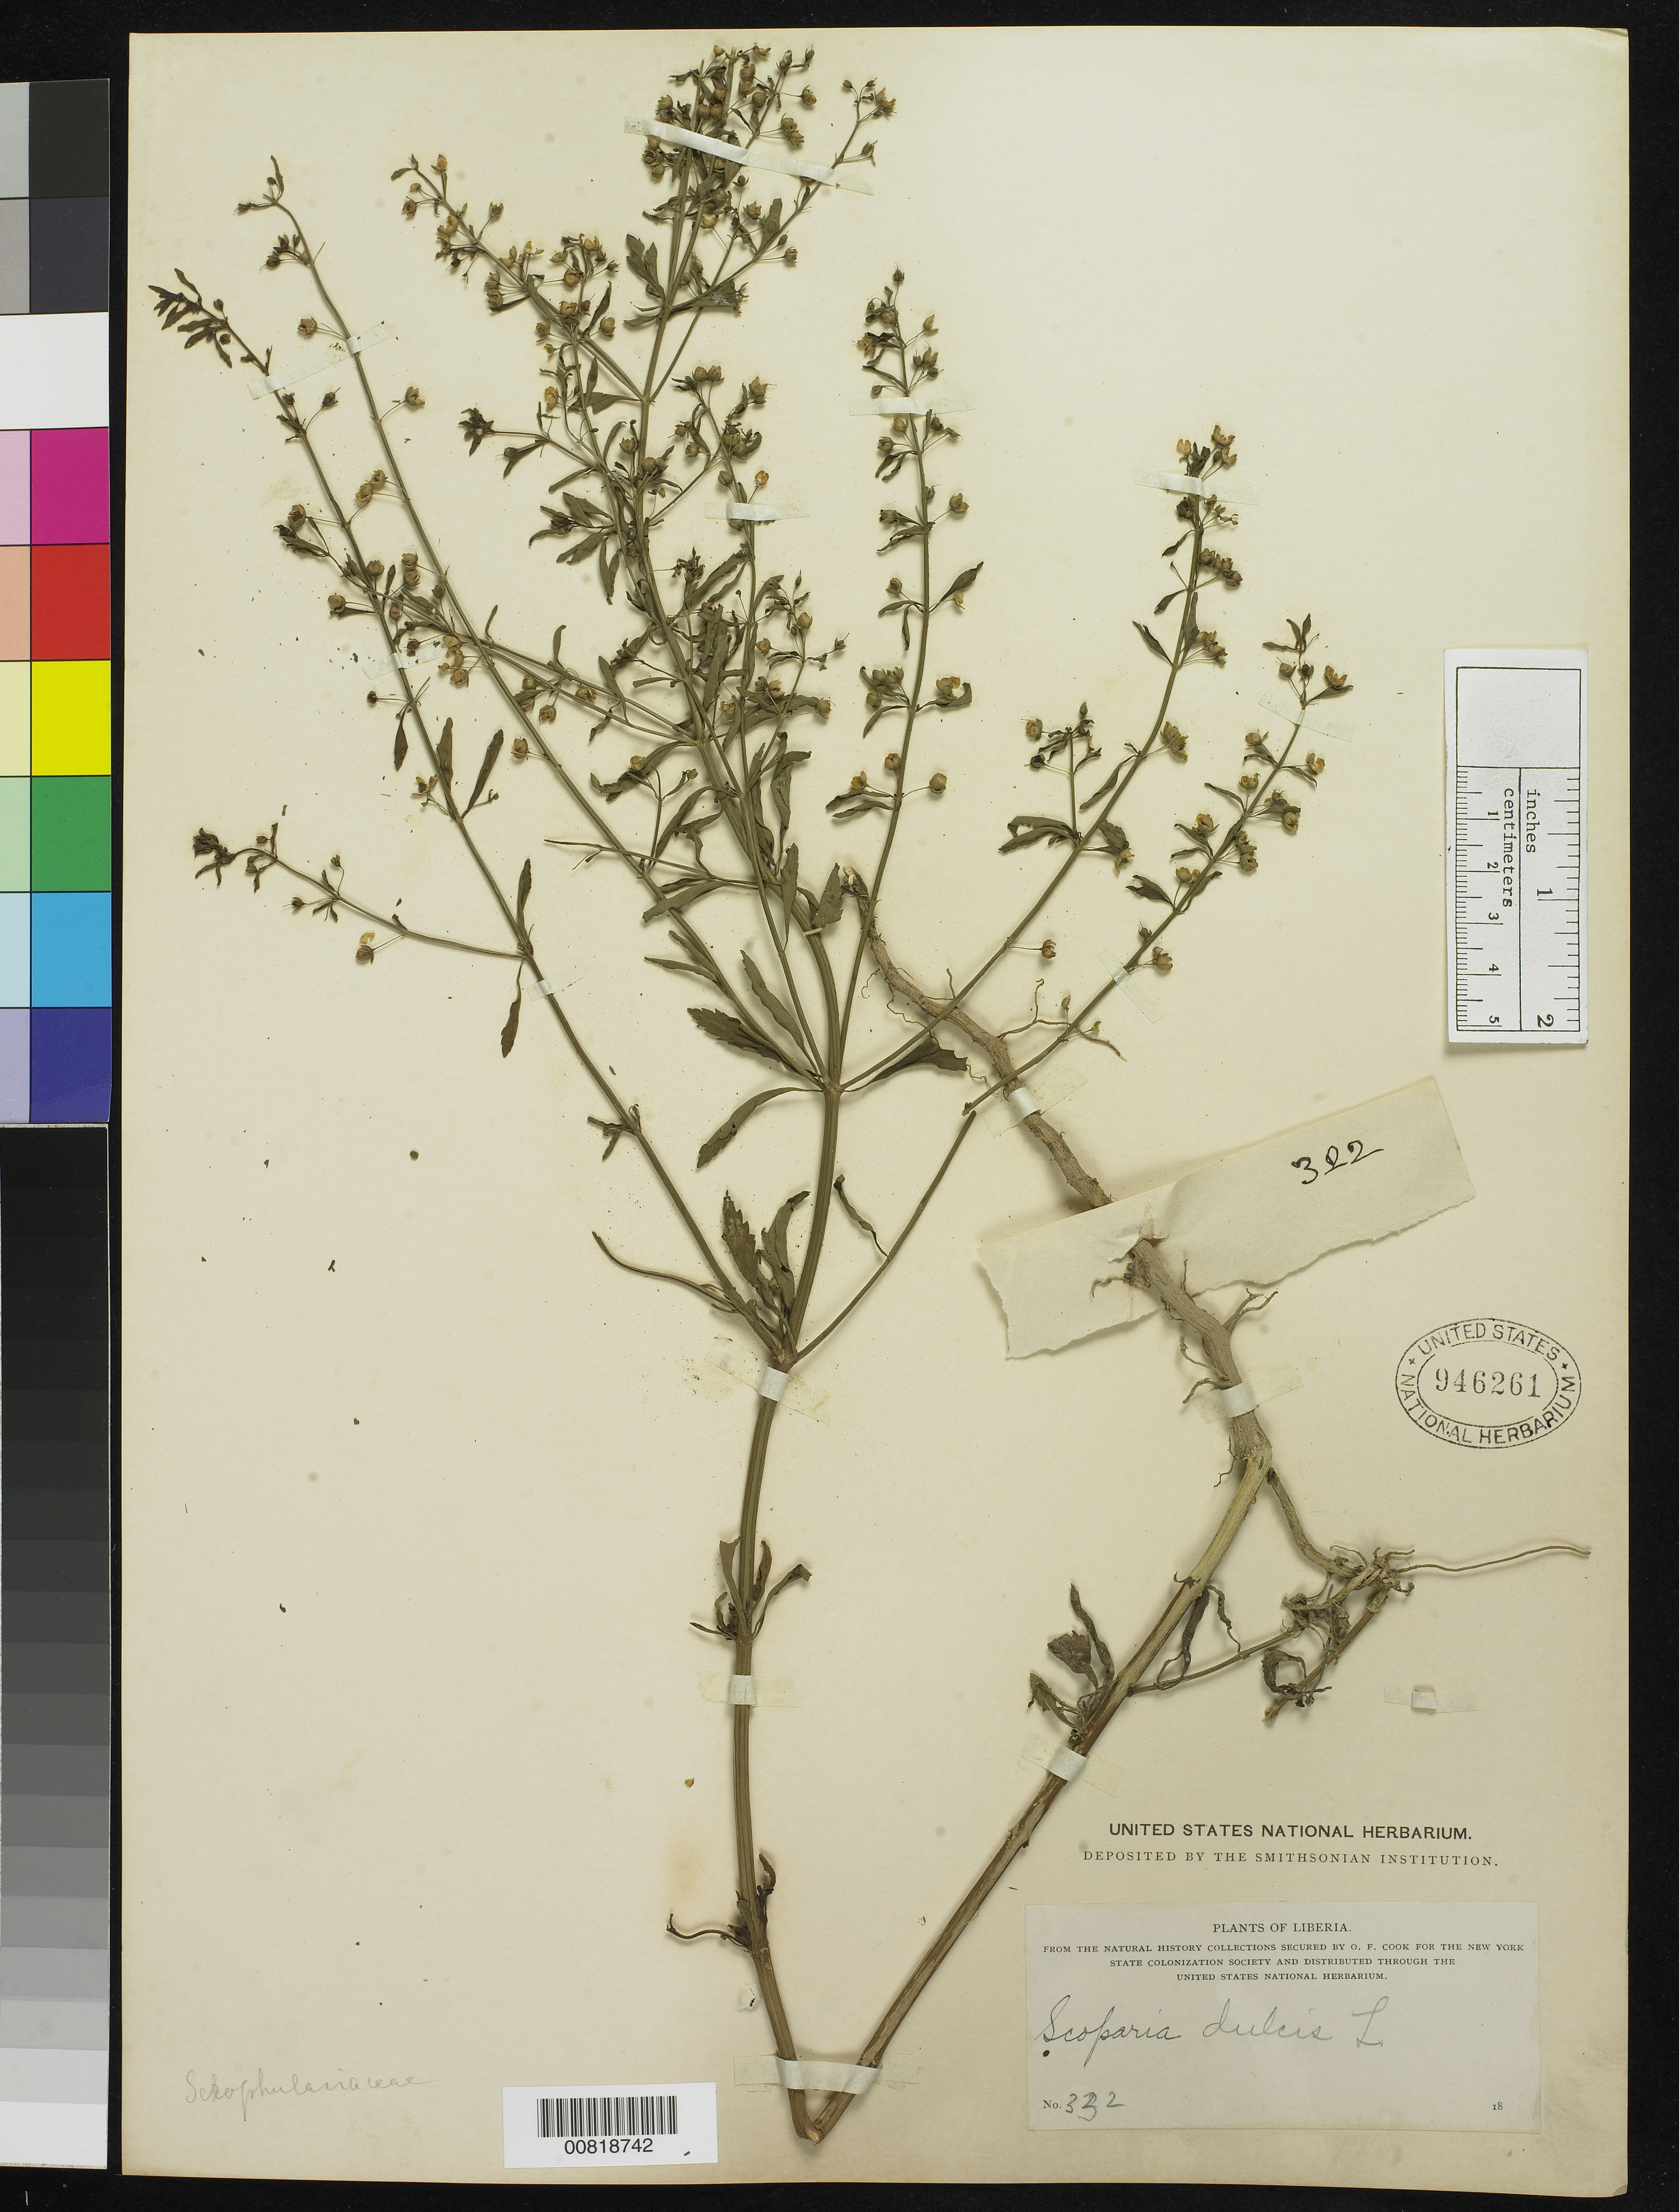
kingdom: Plantae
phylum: Tracheophyta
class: Magnoliopsida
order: Lamiales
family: Plantaginaceae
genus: Scoparia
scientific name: Scoparia dulcis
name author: L.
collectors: O. F. Cook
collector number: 332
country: Liberia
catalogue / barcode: US 946261